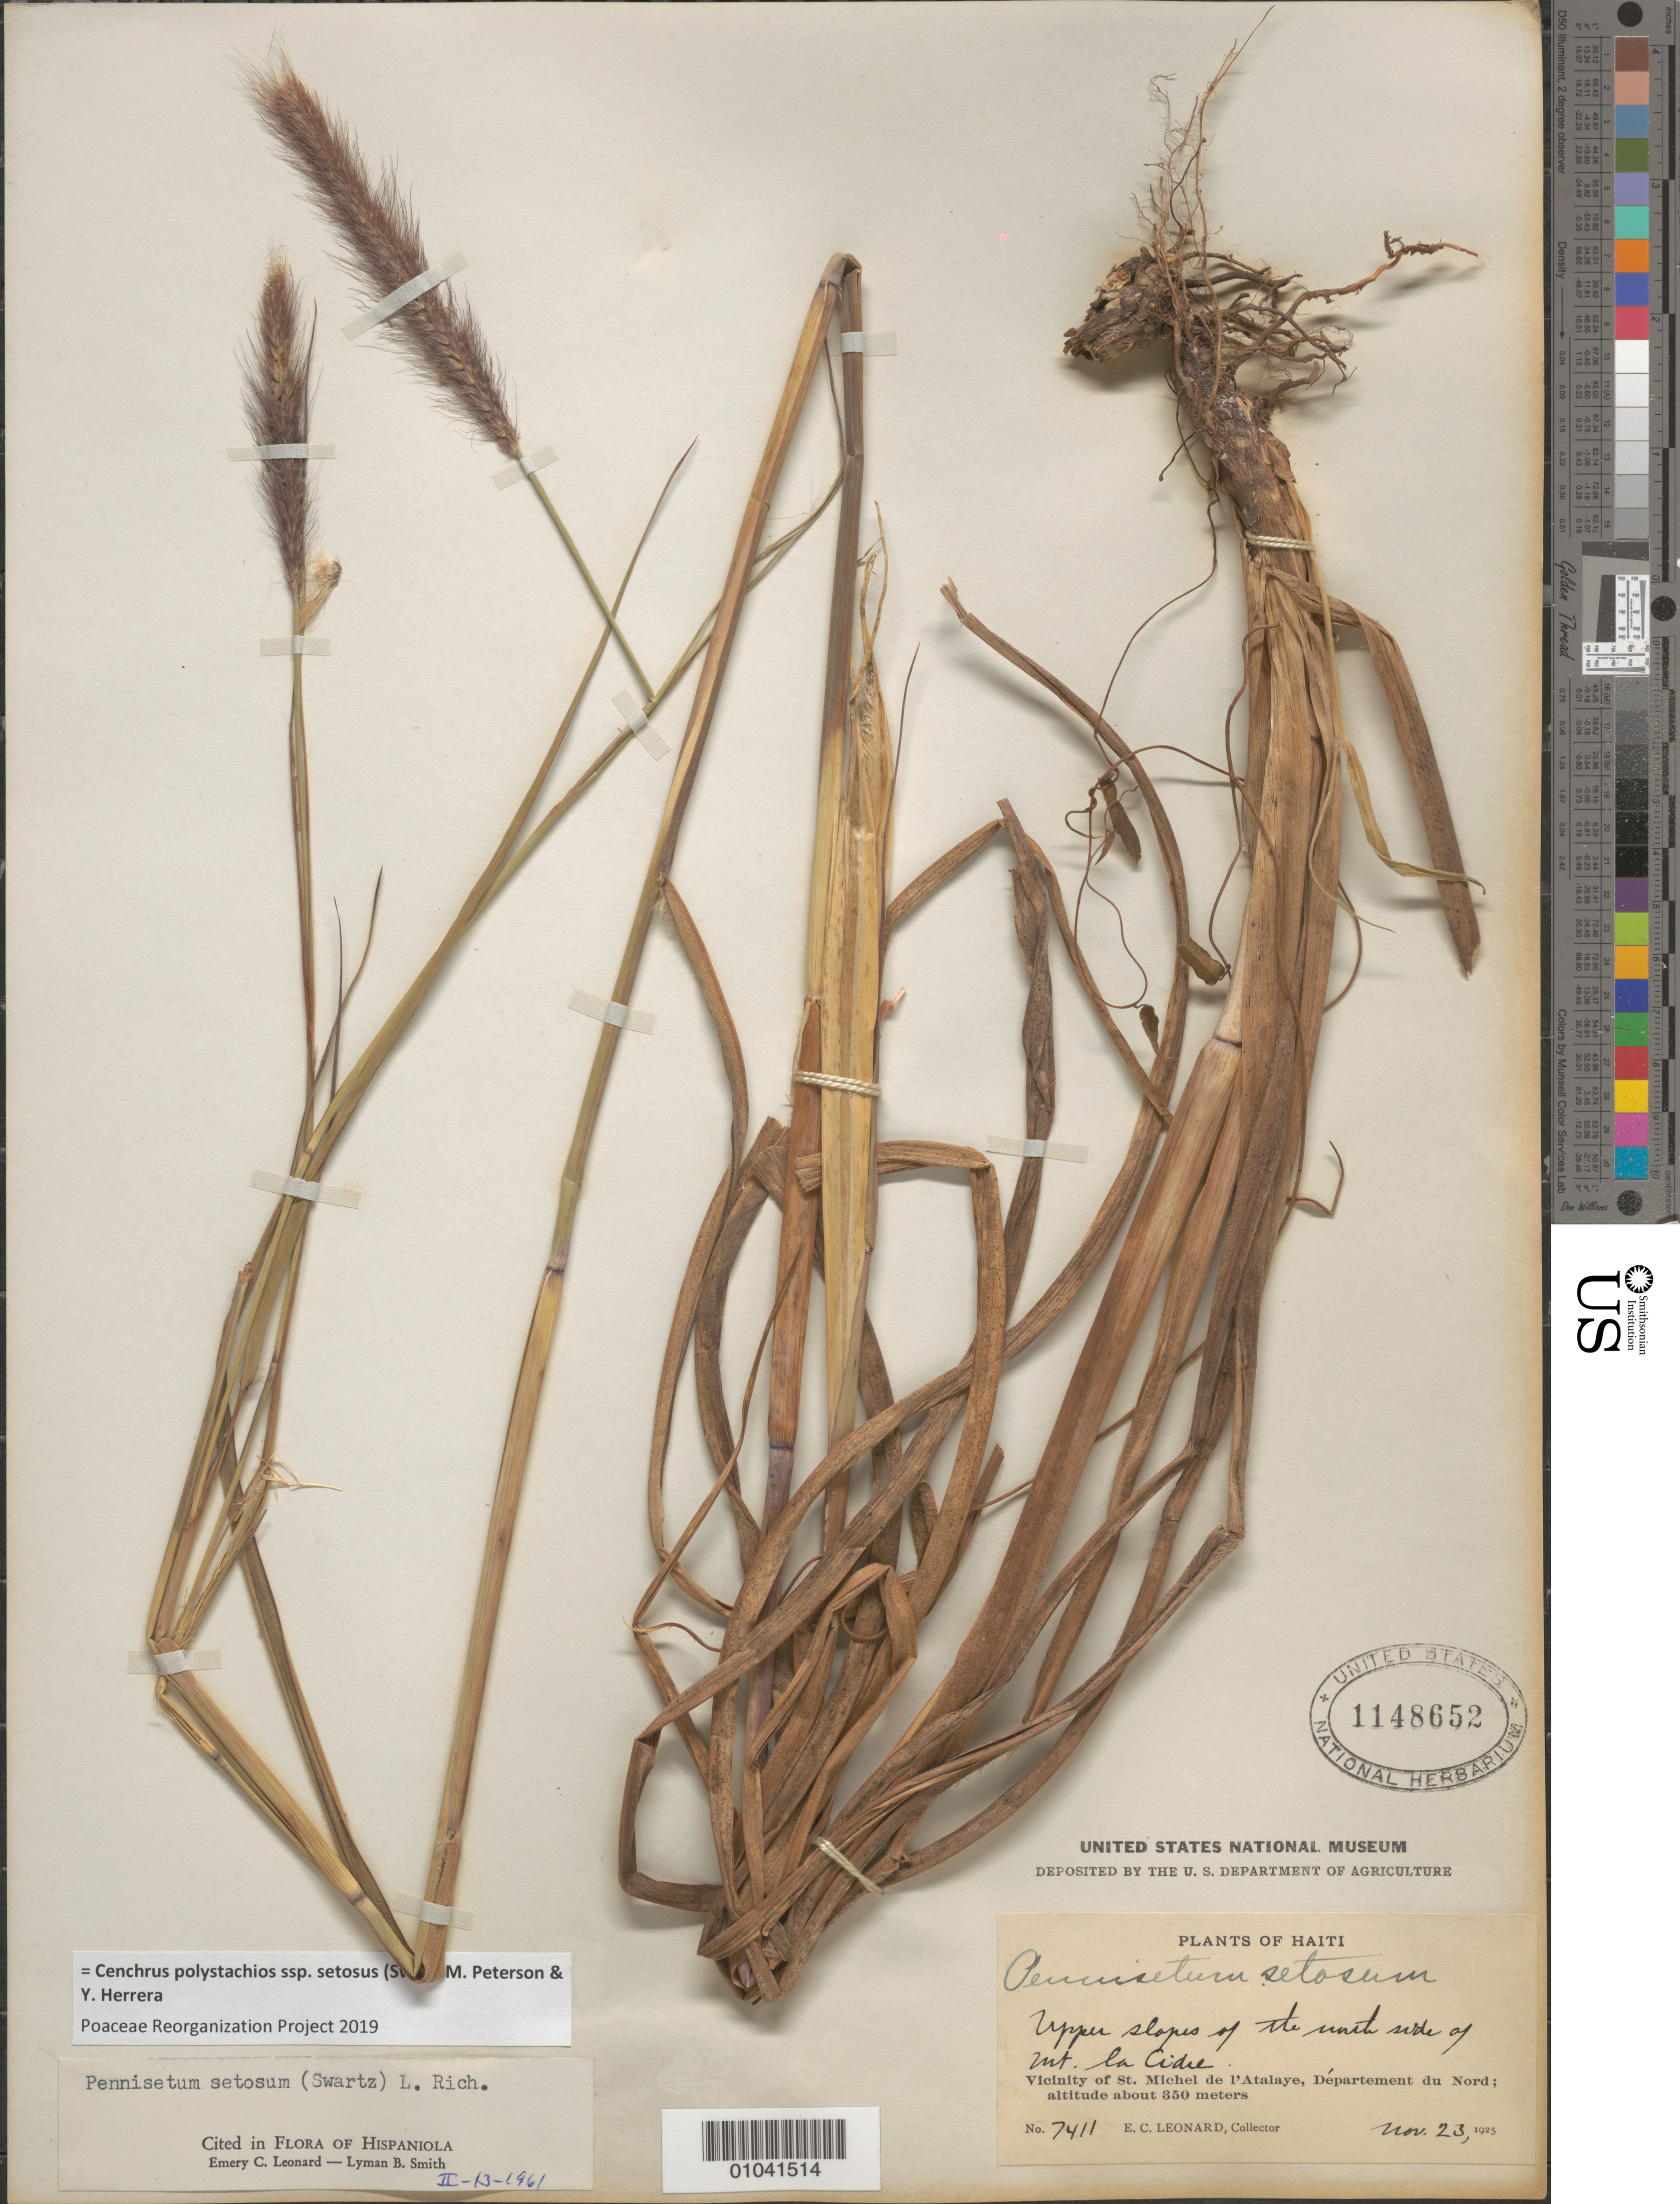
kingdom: Plantae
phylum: Tracheophyta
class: Liliopsida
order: Poales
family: Poaceae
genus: Cenchrus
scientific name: Cenchrus polystachios subsp. setosus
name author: (Sw.) P.M. Peterson & Y. Herrera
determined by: Poaceae Reorganization Project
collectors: E. C. Leonard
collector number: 7411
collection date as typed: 23 Nov 1925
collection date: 1925-11-23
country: Haiti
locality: Vicinity of St. Michel de l'Atalaye, Departement du Nord. Upper slopes of the N side of Mt. la Cidre.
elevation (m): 350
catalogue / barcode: US 1148652